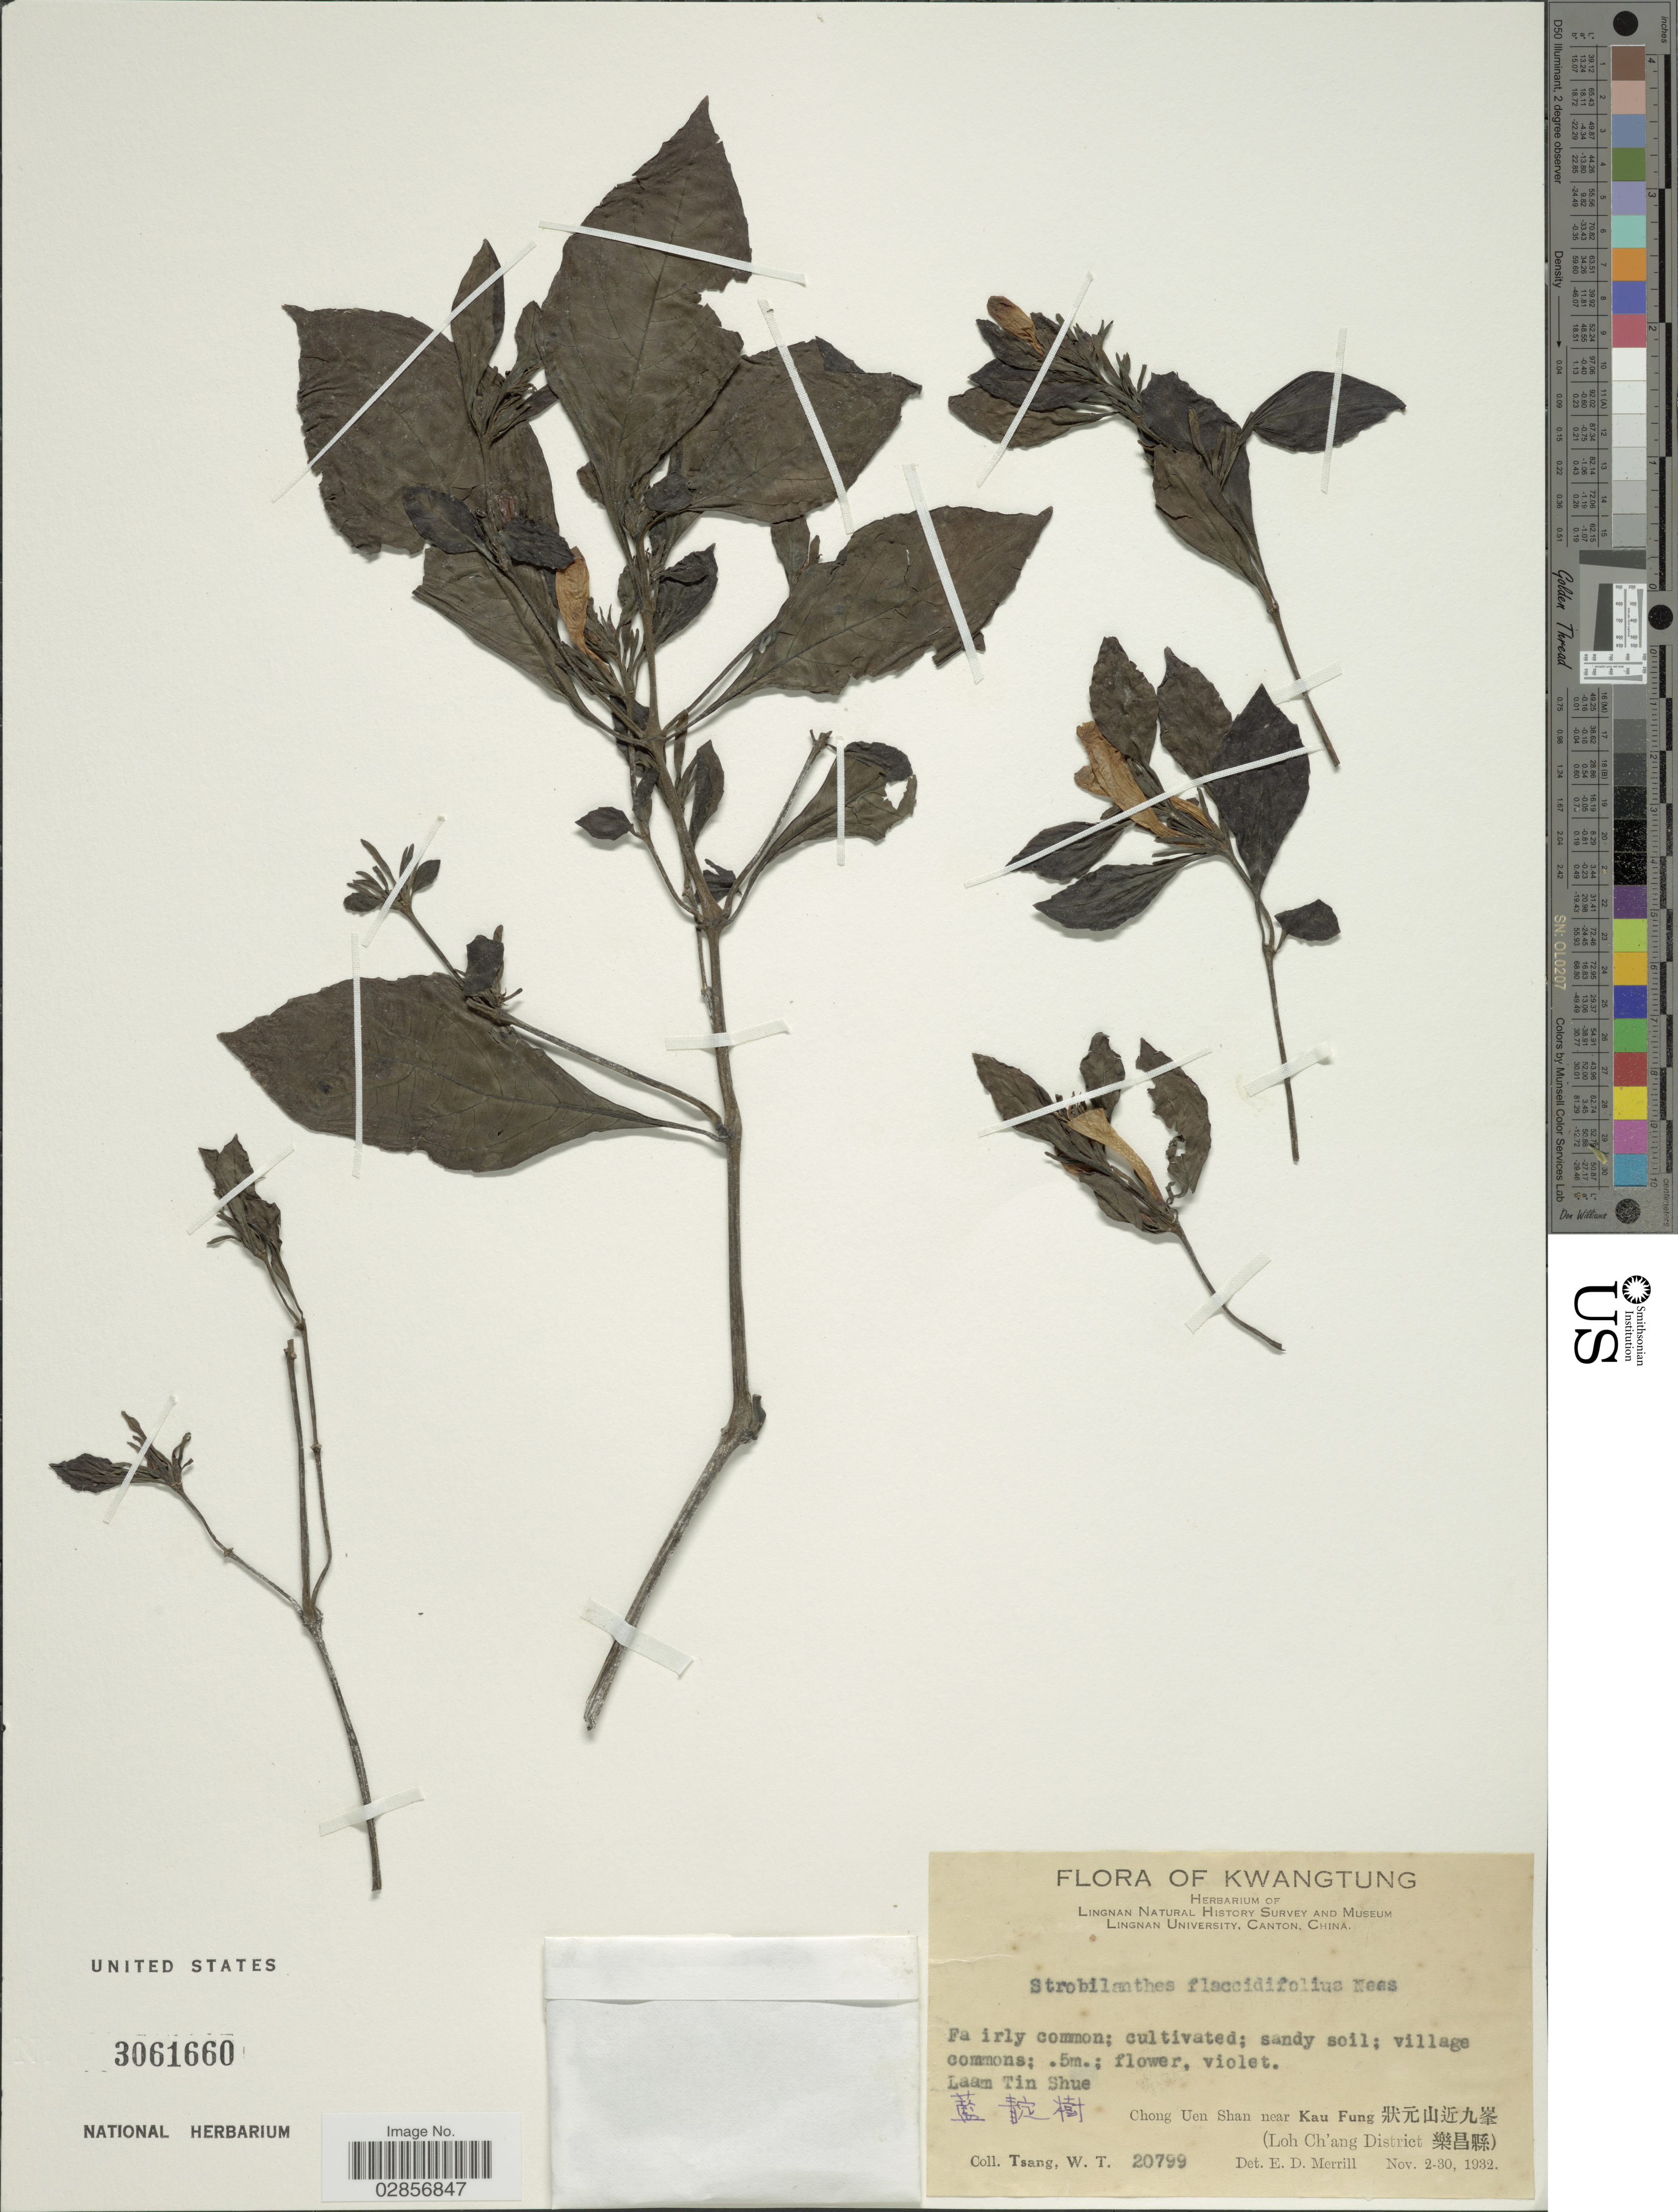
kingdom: Plantae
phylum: Tracheophyta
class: Magnoliopsida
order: Lamiales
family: Acanthaceae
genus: Baphicacanthus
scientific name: Baphicacanthus cusia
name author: (Nees) Bremek.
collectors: W. T. Tsang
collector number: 20799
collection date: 1932-11-02/1932-11-30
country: China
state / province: Guangdong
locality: Kwatung.Laam Tin Shue. Chong Uen Shan near Kau Fung (Loh Ch'ang District).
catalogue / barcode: US 3061660